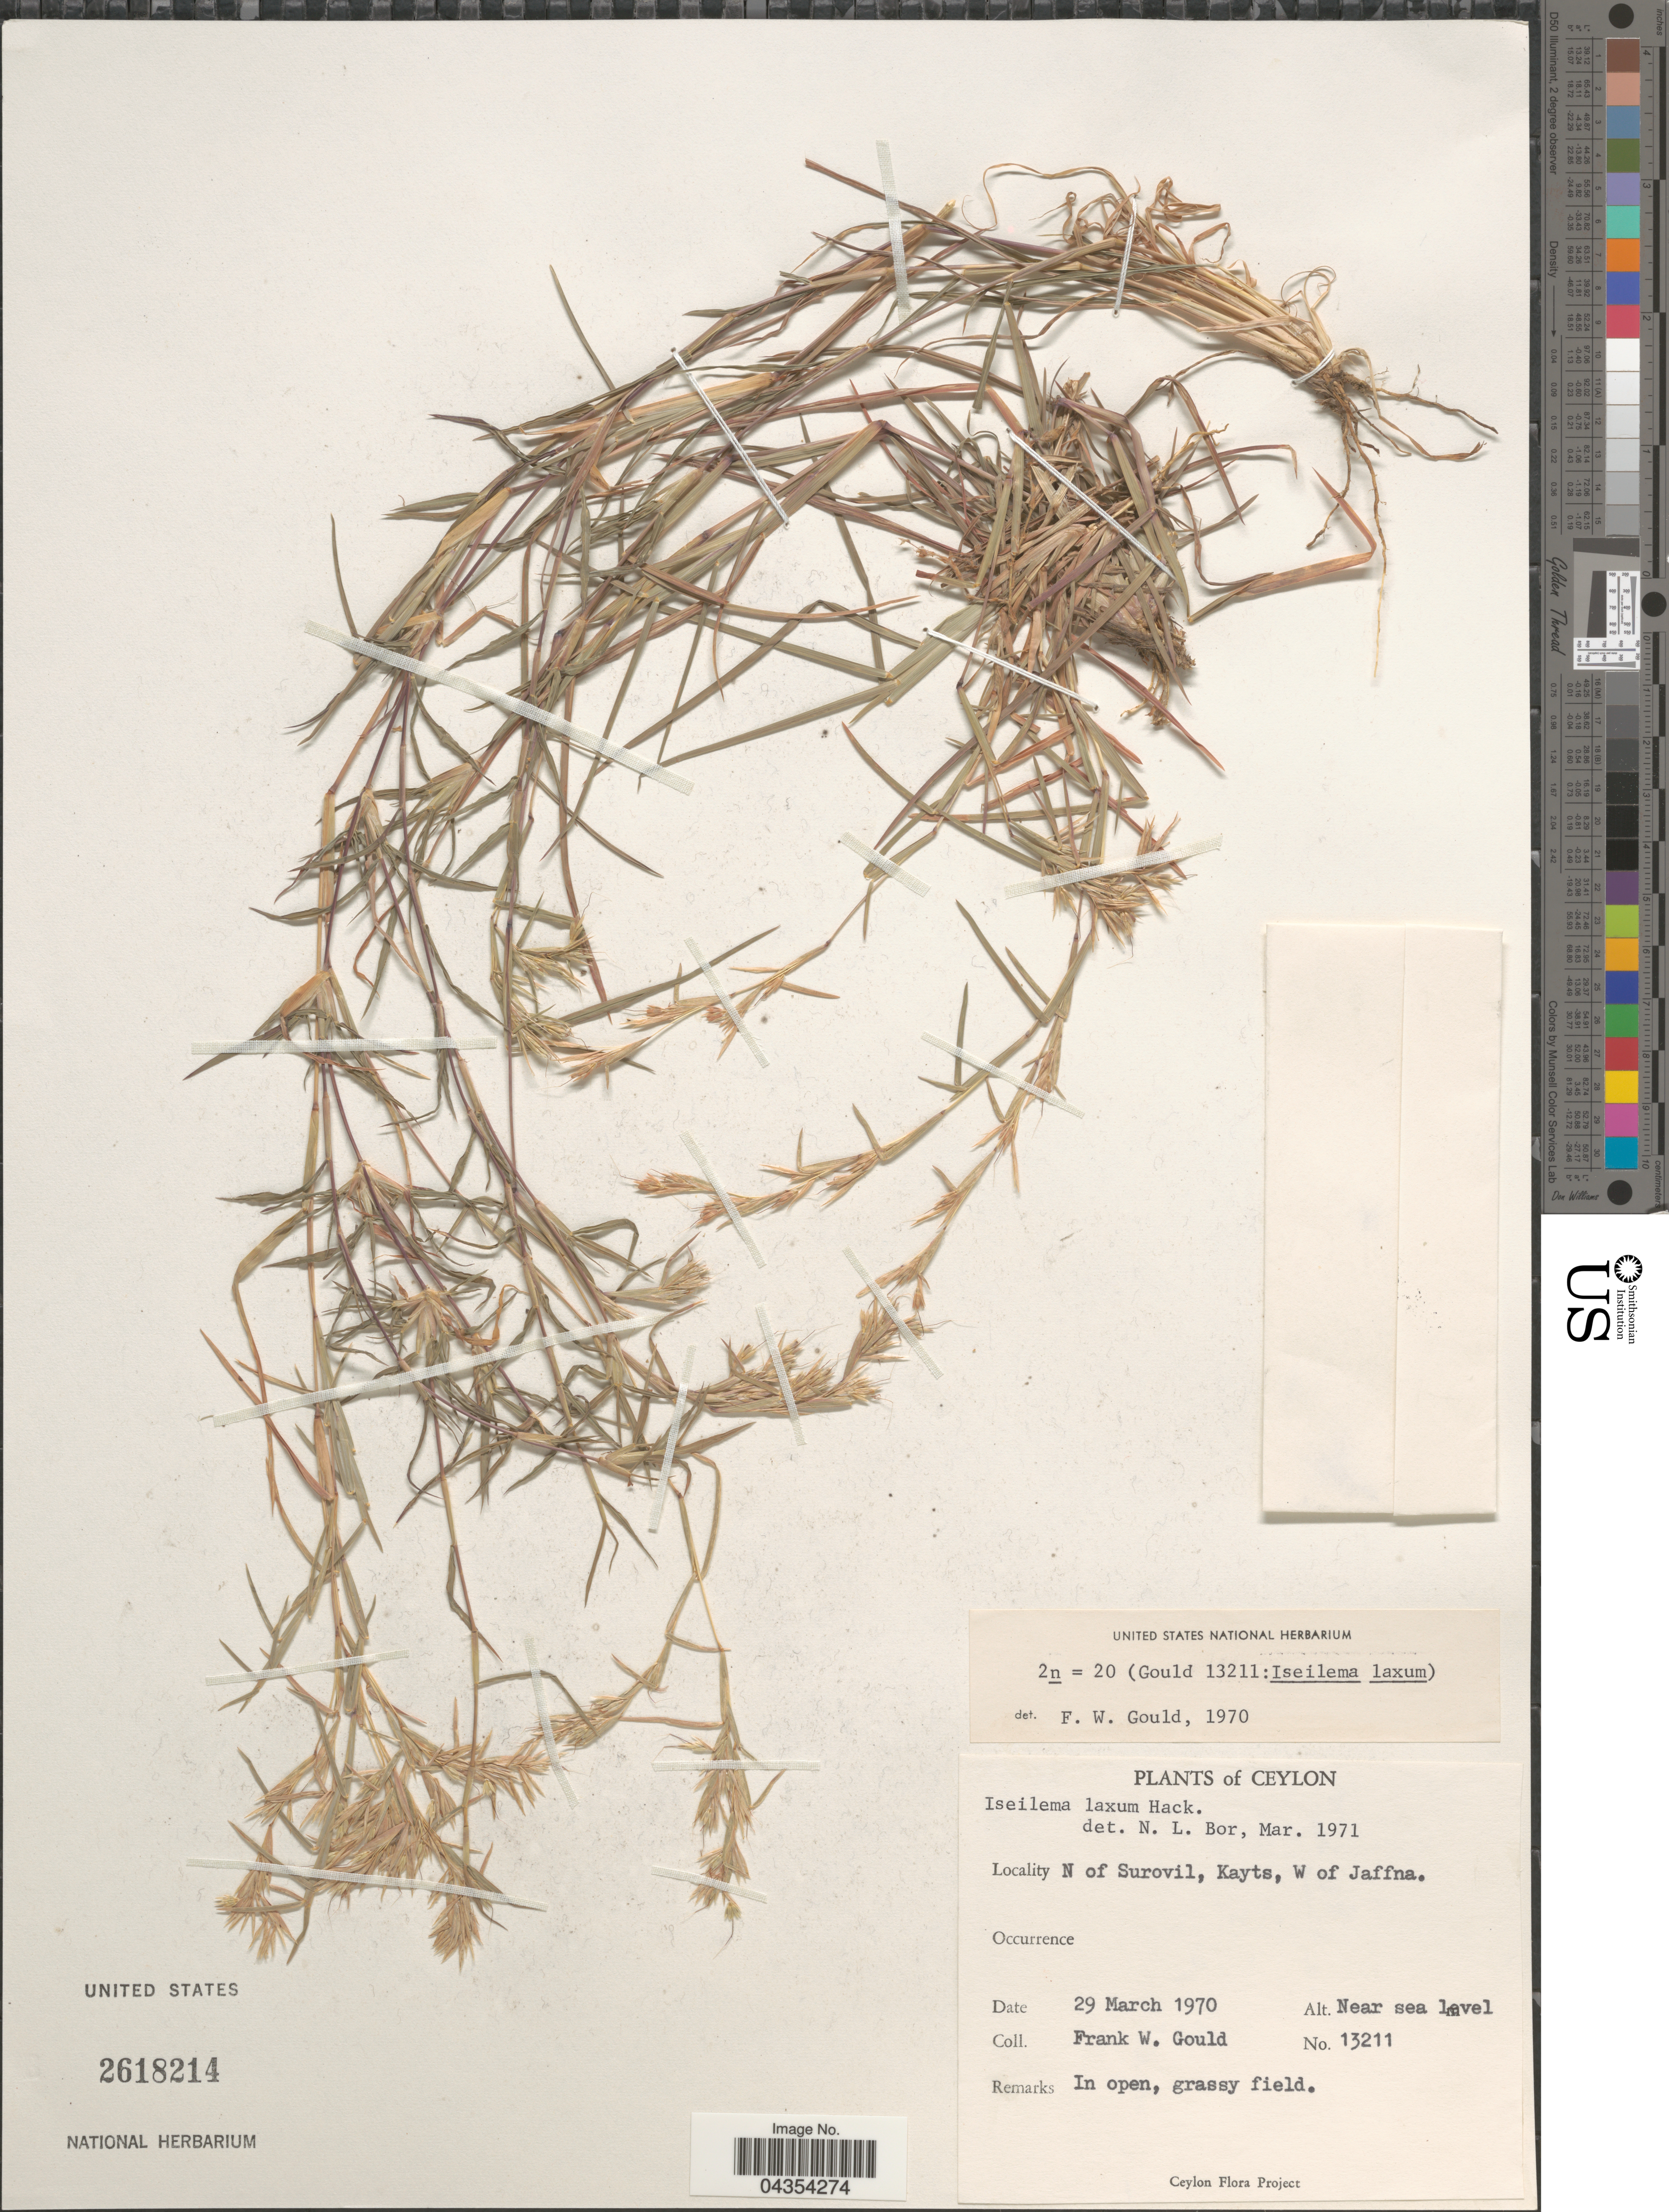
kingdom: Plantae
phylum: Tracheophyta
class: Liliopsida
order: Poales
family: Poaceae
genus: Iseilema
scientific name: Iseilema jainiana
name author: P. Umam. & P. Daniel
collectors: F. W. Gould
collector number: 13211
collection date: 1970-03-29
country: Sri Lanka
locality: Ceylon. N of Surovil, Kayts, W of Jaffna.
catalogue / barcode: US 2618214